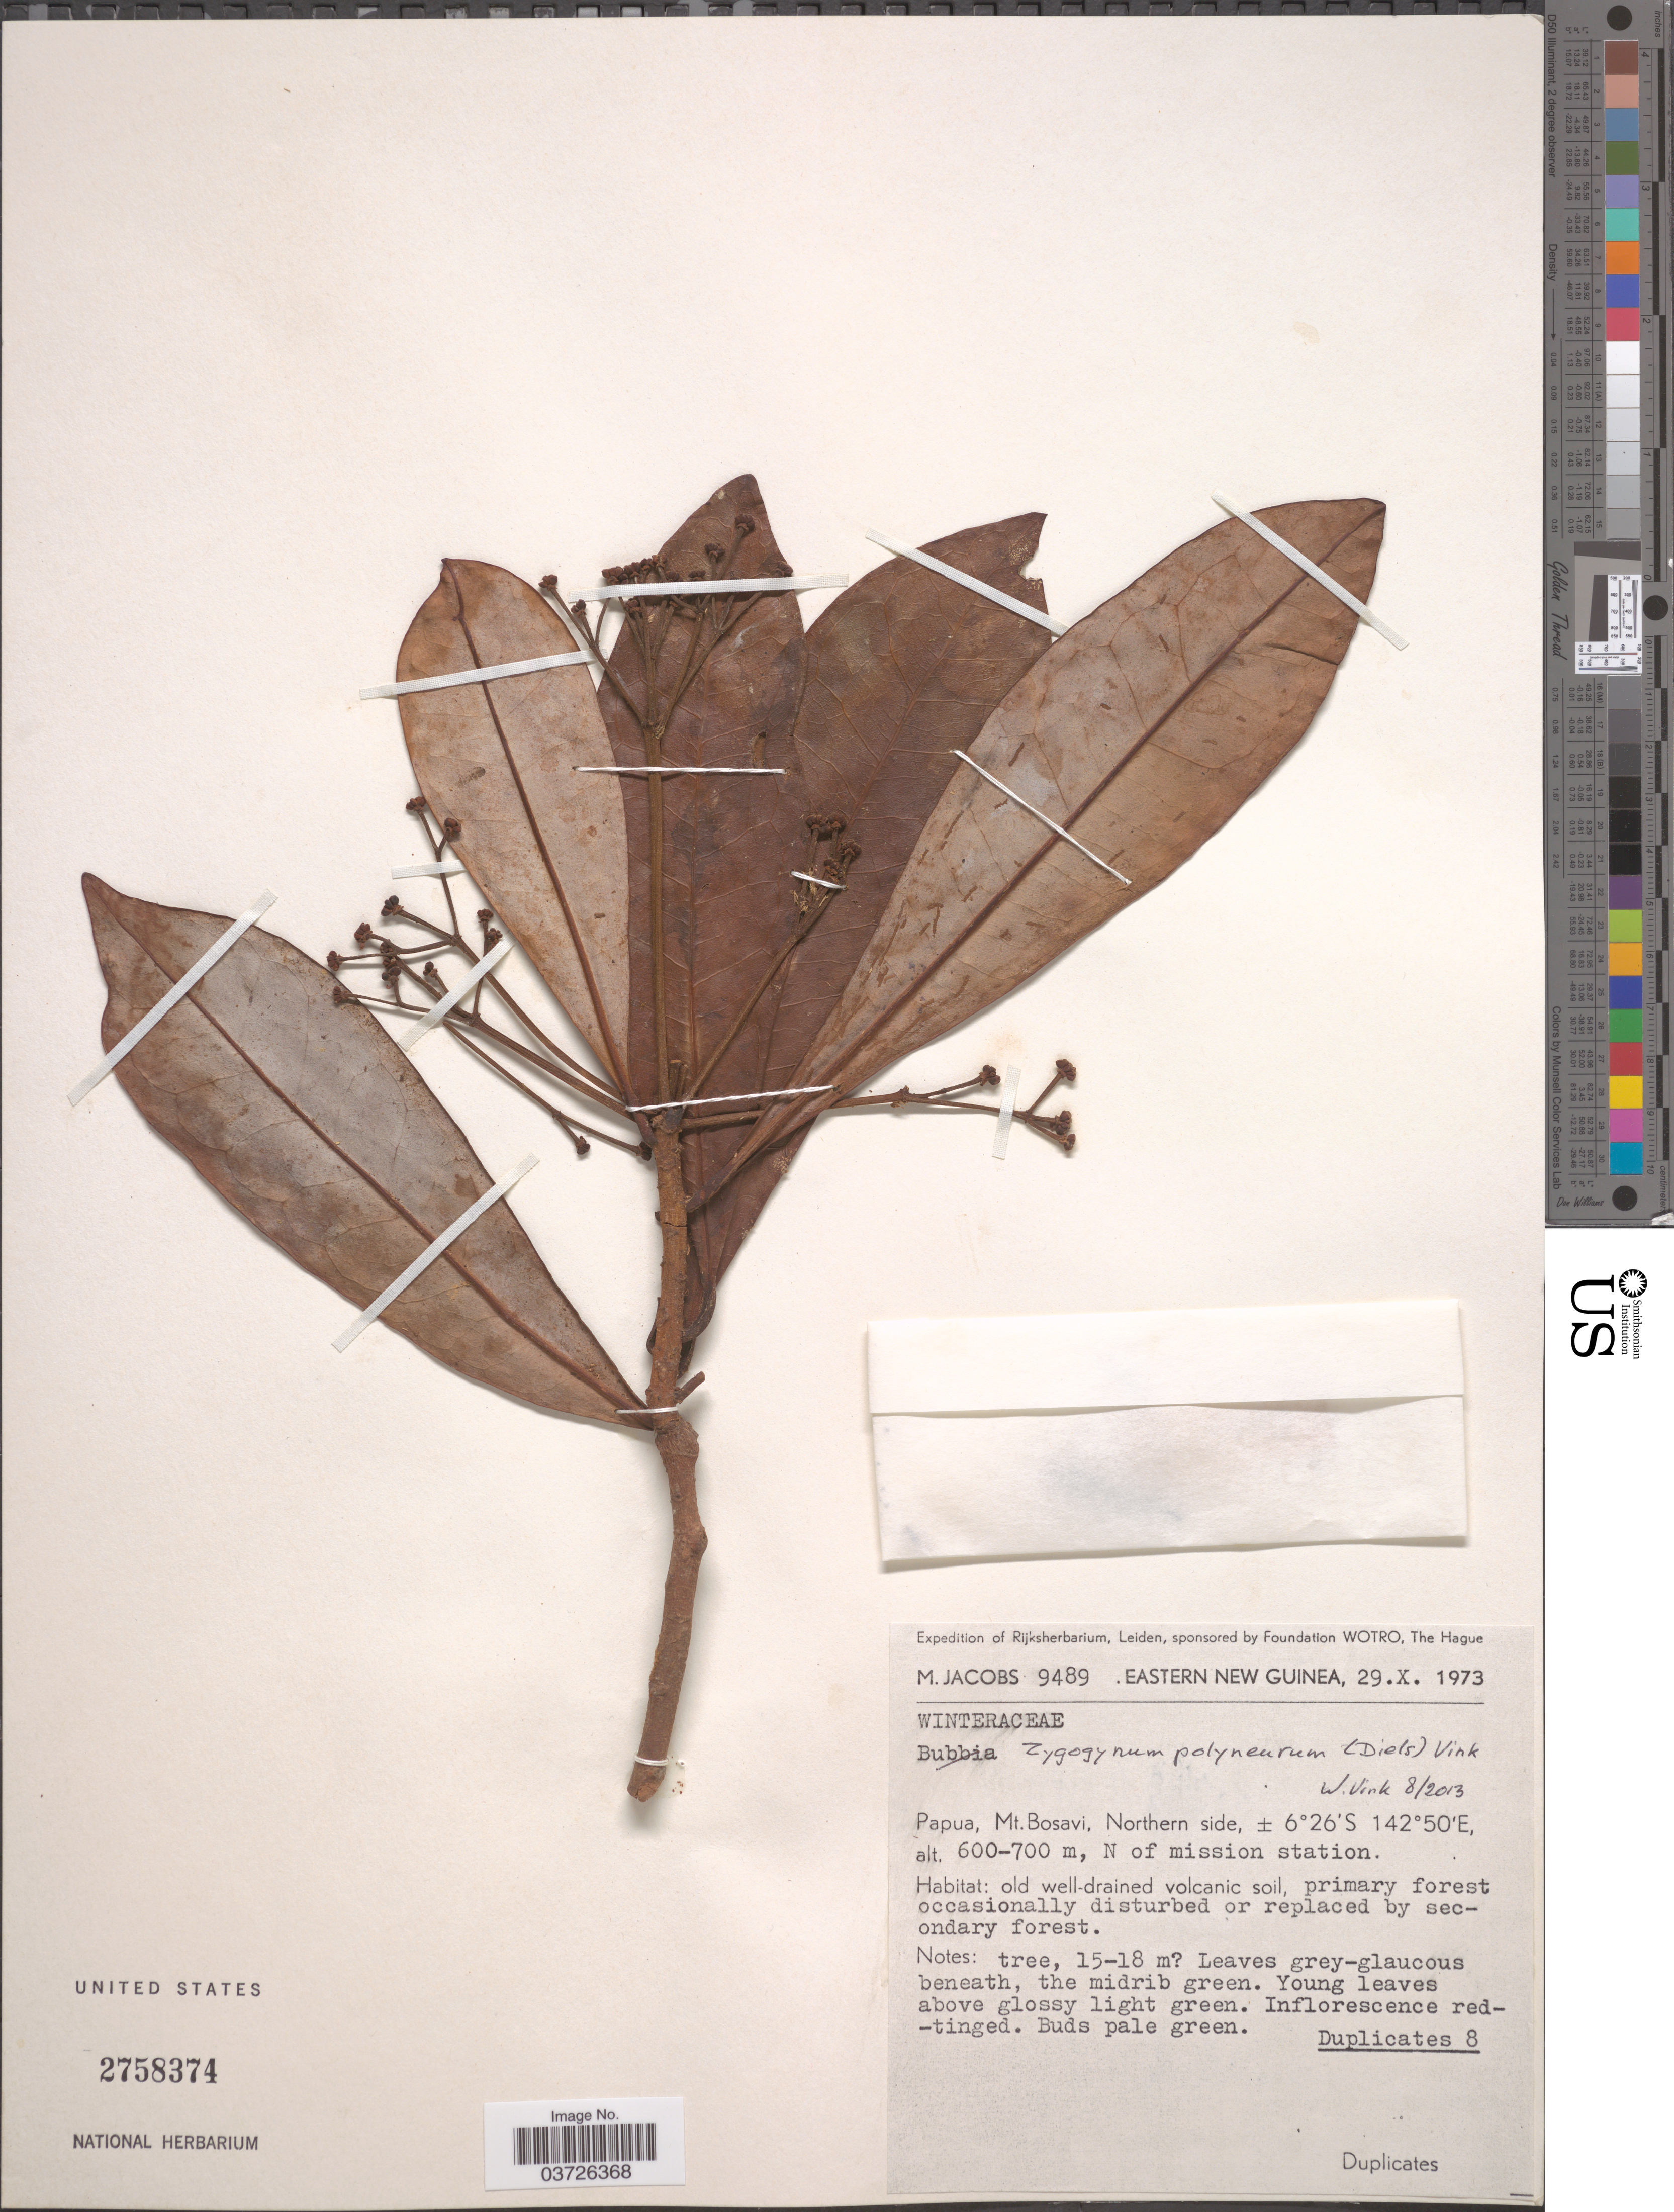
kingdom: Plantae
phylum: Tracheophyta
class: Magnoliopsida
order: Canellales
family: Winteraceae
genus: Zygogynum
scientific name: Zygogynum polyneurum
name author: (Diels) Vink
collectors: M. Jacobs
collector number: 9489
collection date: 1973-10-29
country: Papua New Guinea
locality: Eastern New Guinea. Papua, Mt. Bosavi, Northern side. N of mission station.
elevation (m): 600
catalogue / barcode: US 2758374